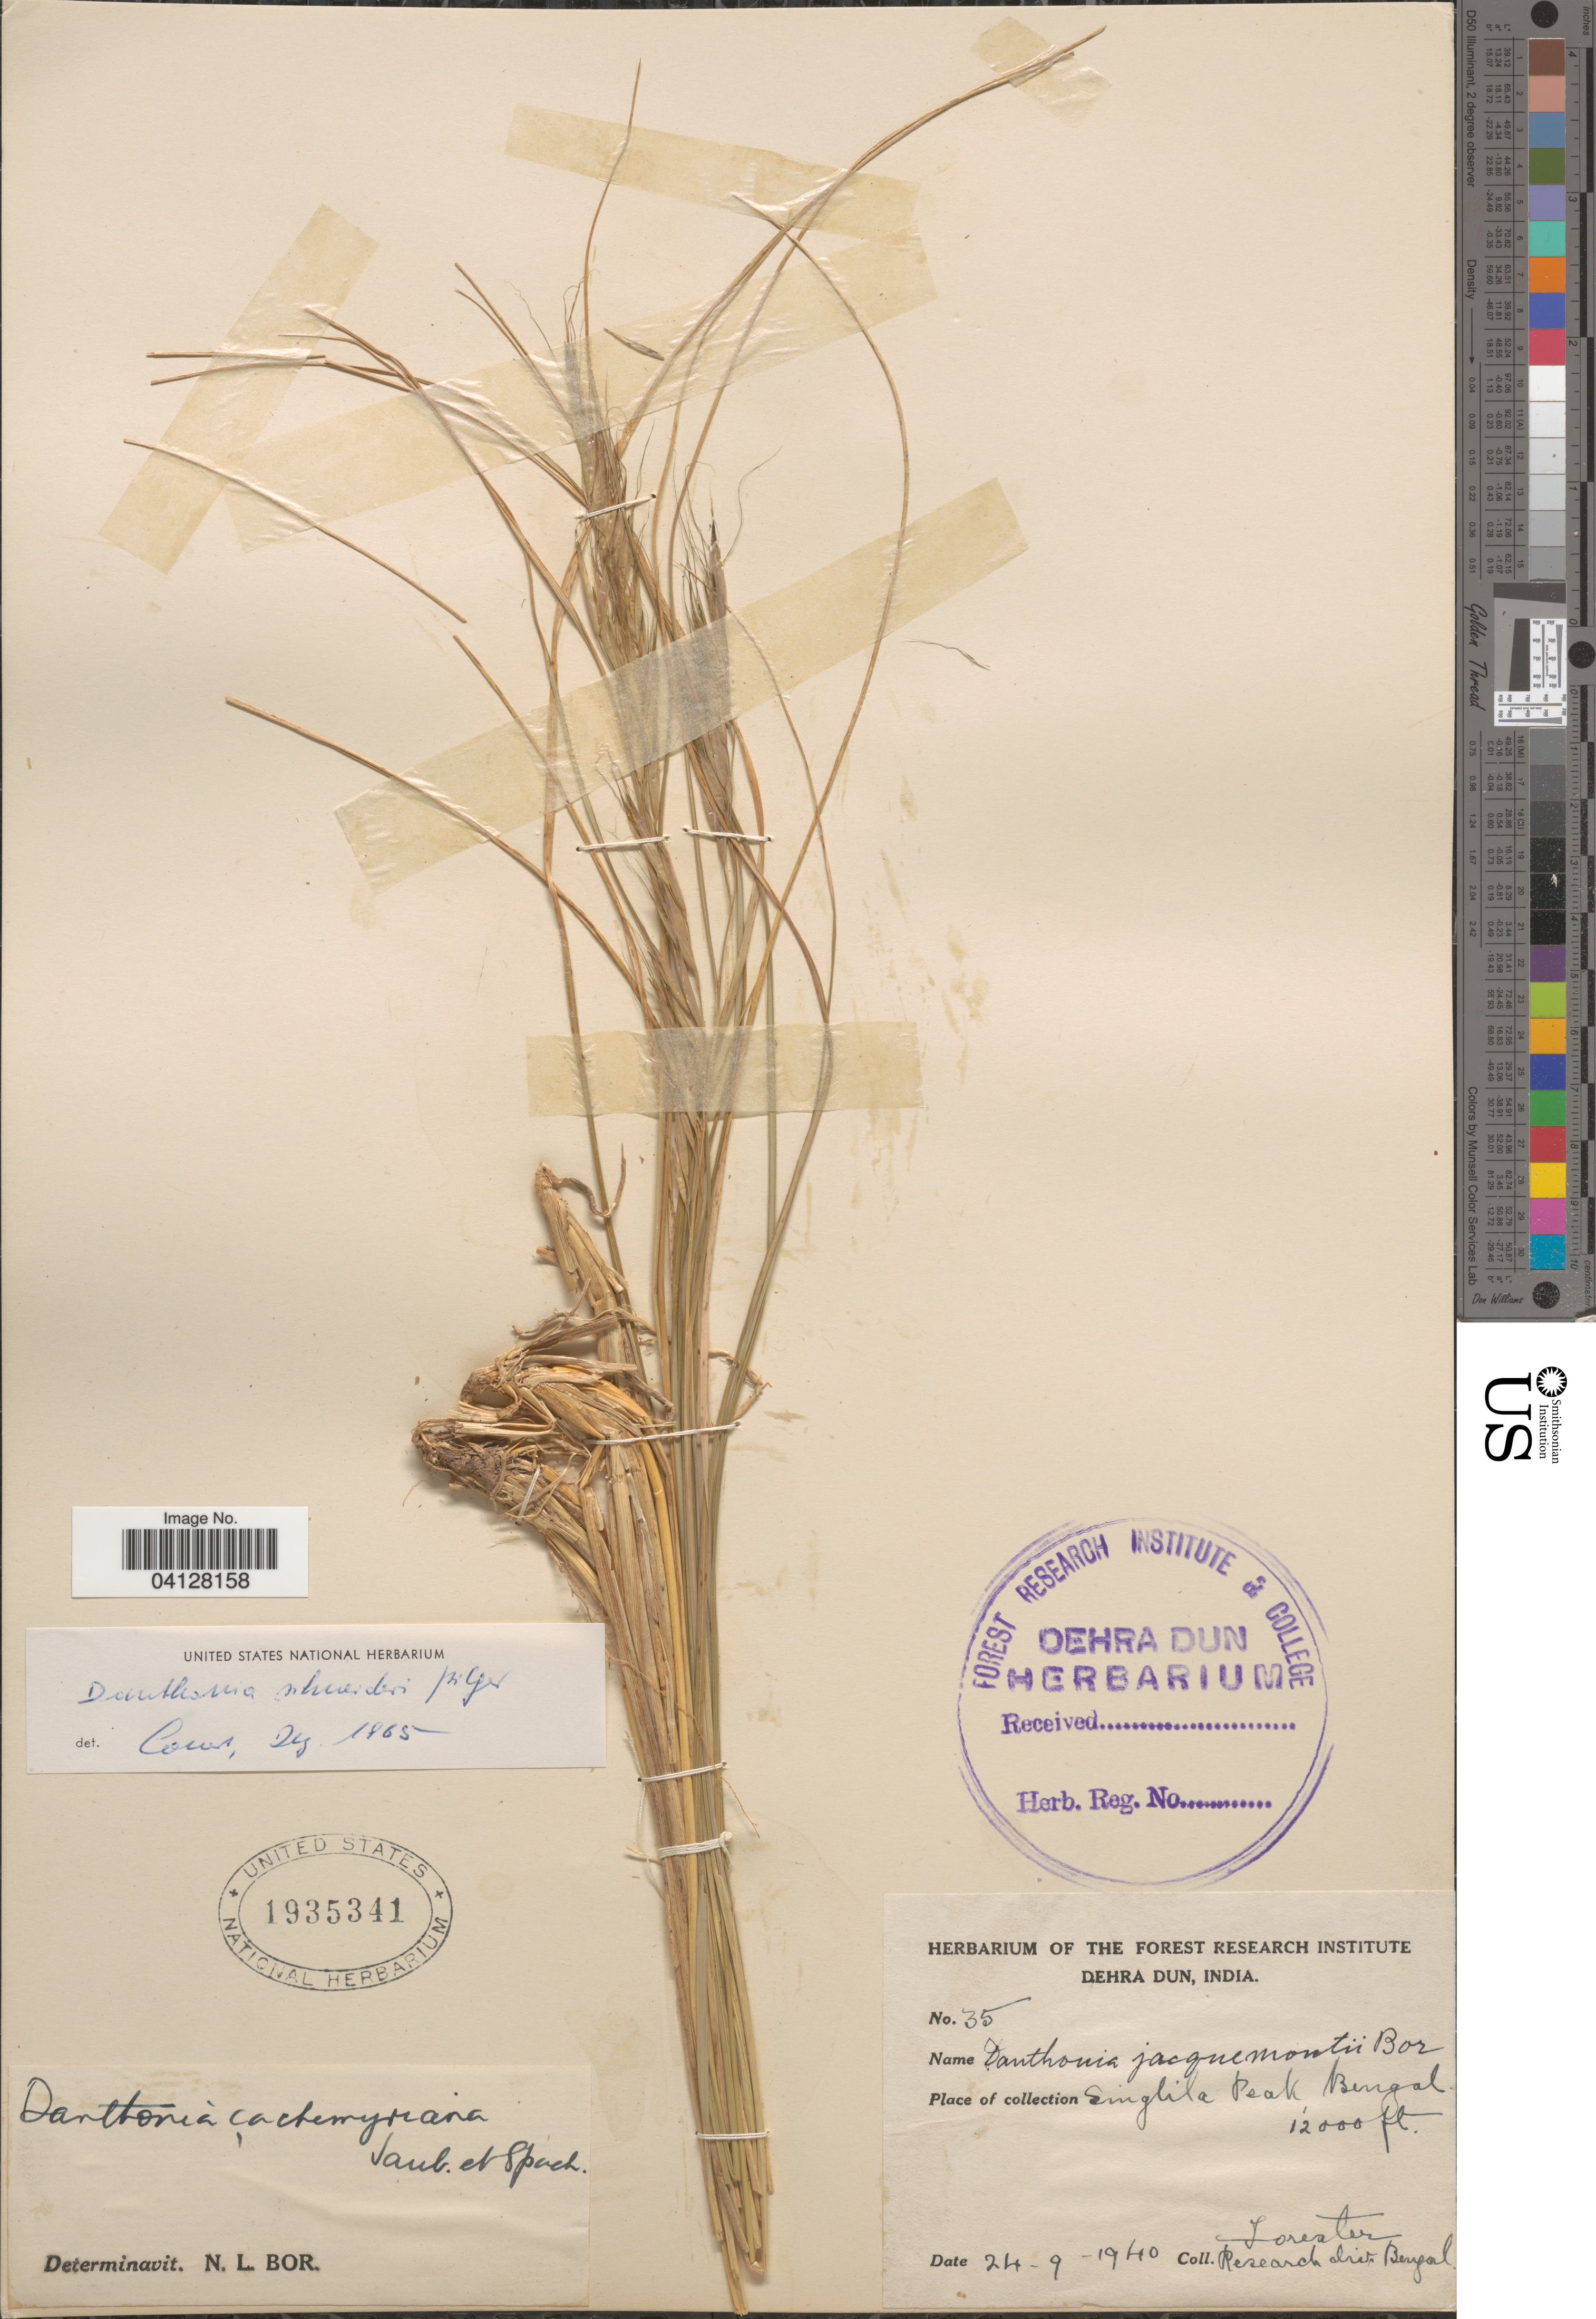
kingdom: Plantae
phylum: Tracheophyta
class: Liliopsida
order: Poales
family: Poaceae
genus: Danthonia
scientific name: Danthonia cachemyriana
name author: Jaub. & Spach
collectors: Forester Research div. Bengal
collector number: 35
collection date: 1940-09-24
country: India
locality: Singalila Peak, Bengal.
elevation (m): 3658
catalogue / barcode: US 1935341